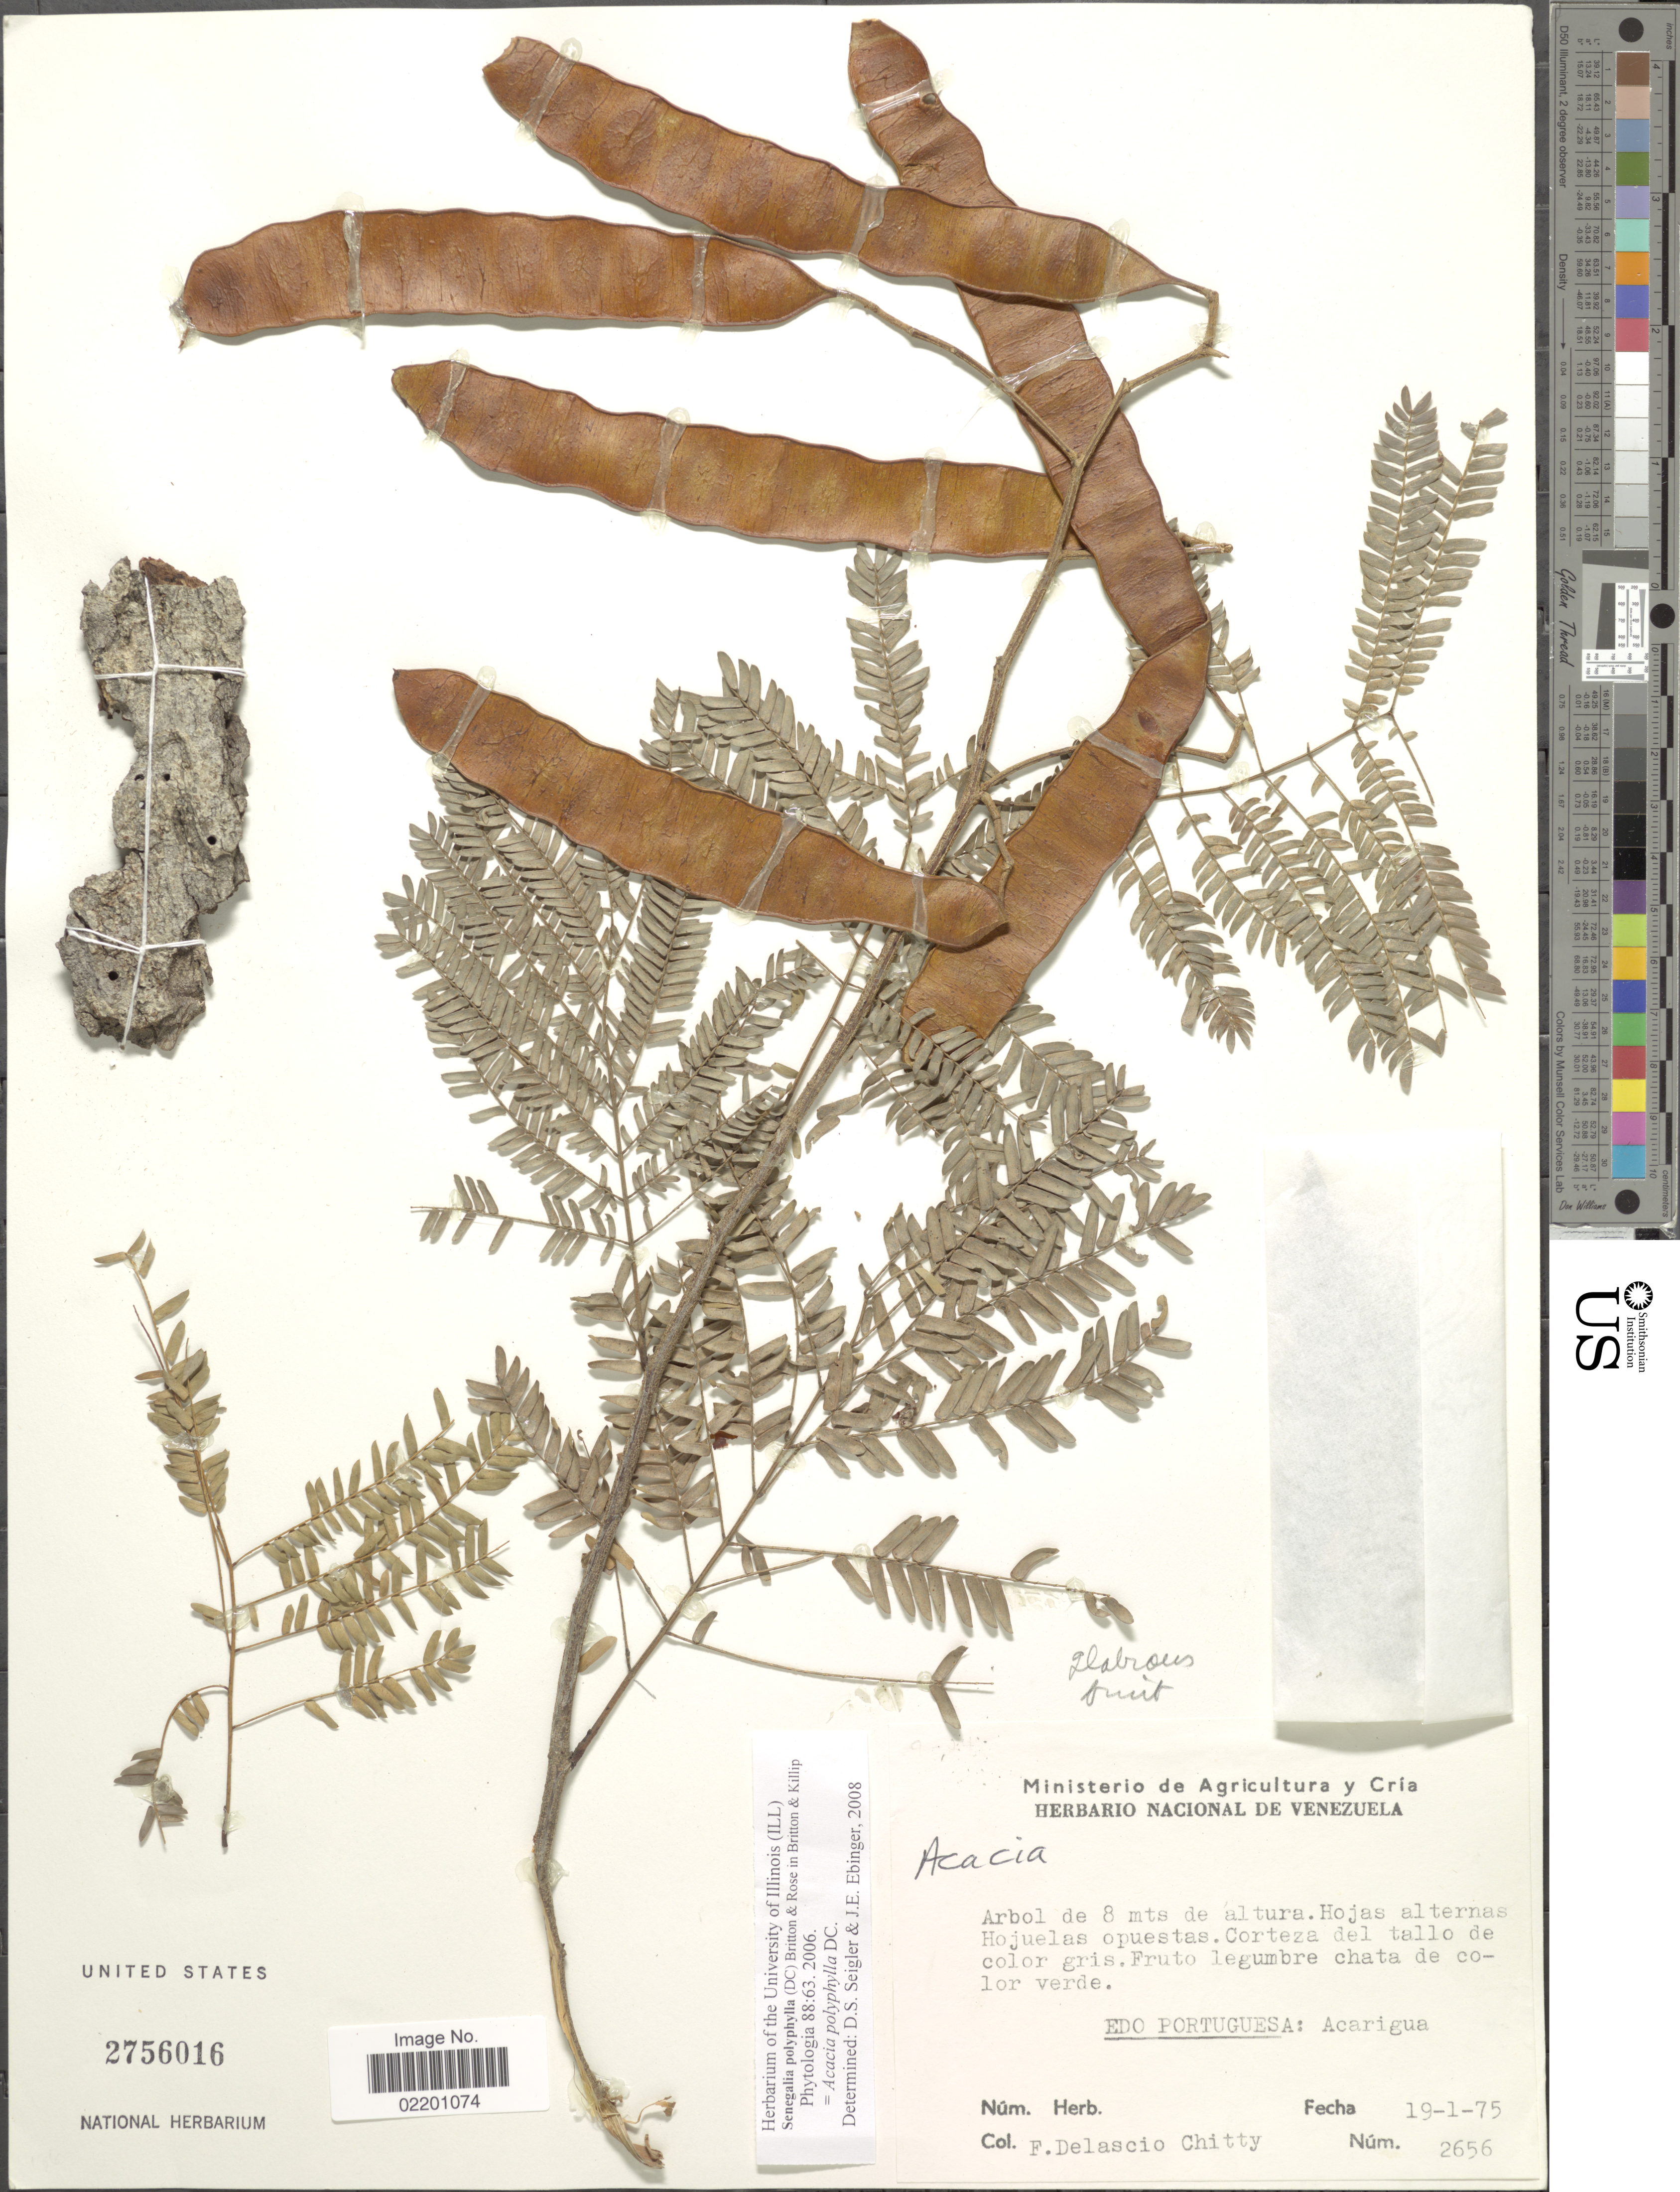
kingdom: Plantae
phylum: Tracheophyta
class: Magnoliopsida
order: Fabales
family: Fabaceae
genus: Senegalia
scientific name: Senegalia polyphylla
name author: (DC.) Britton & Rose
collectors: F. Delascio Chitty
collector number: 2656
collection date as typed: Transcribed d/m/y: 19/1/75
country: Venezuela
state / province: Portuguesa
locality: Edo Portuguesa: Acarigua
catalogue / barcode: US 2756016